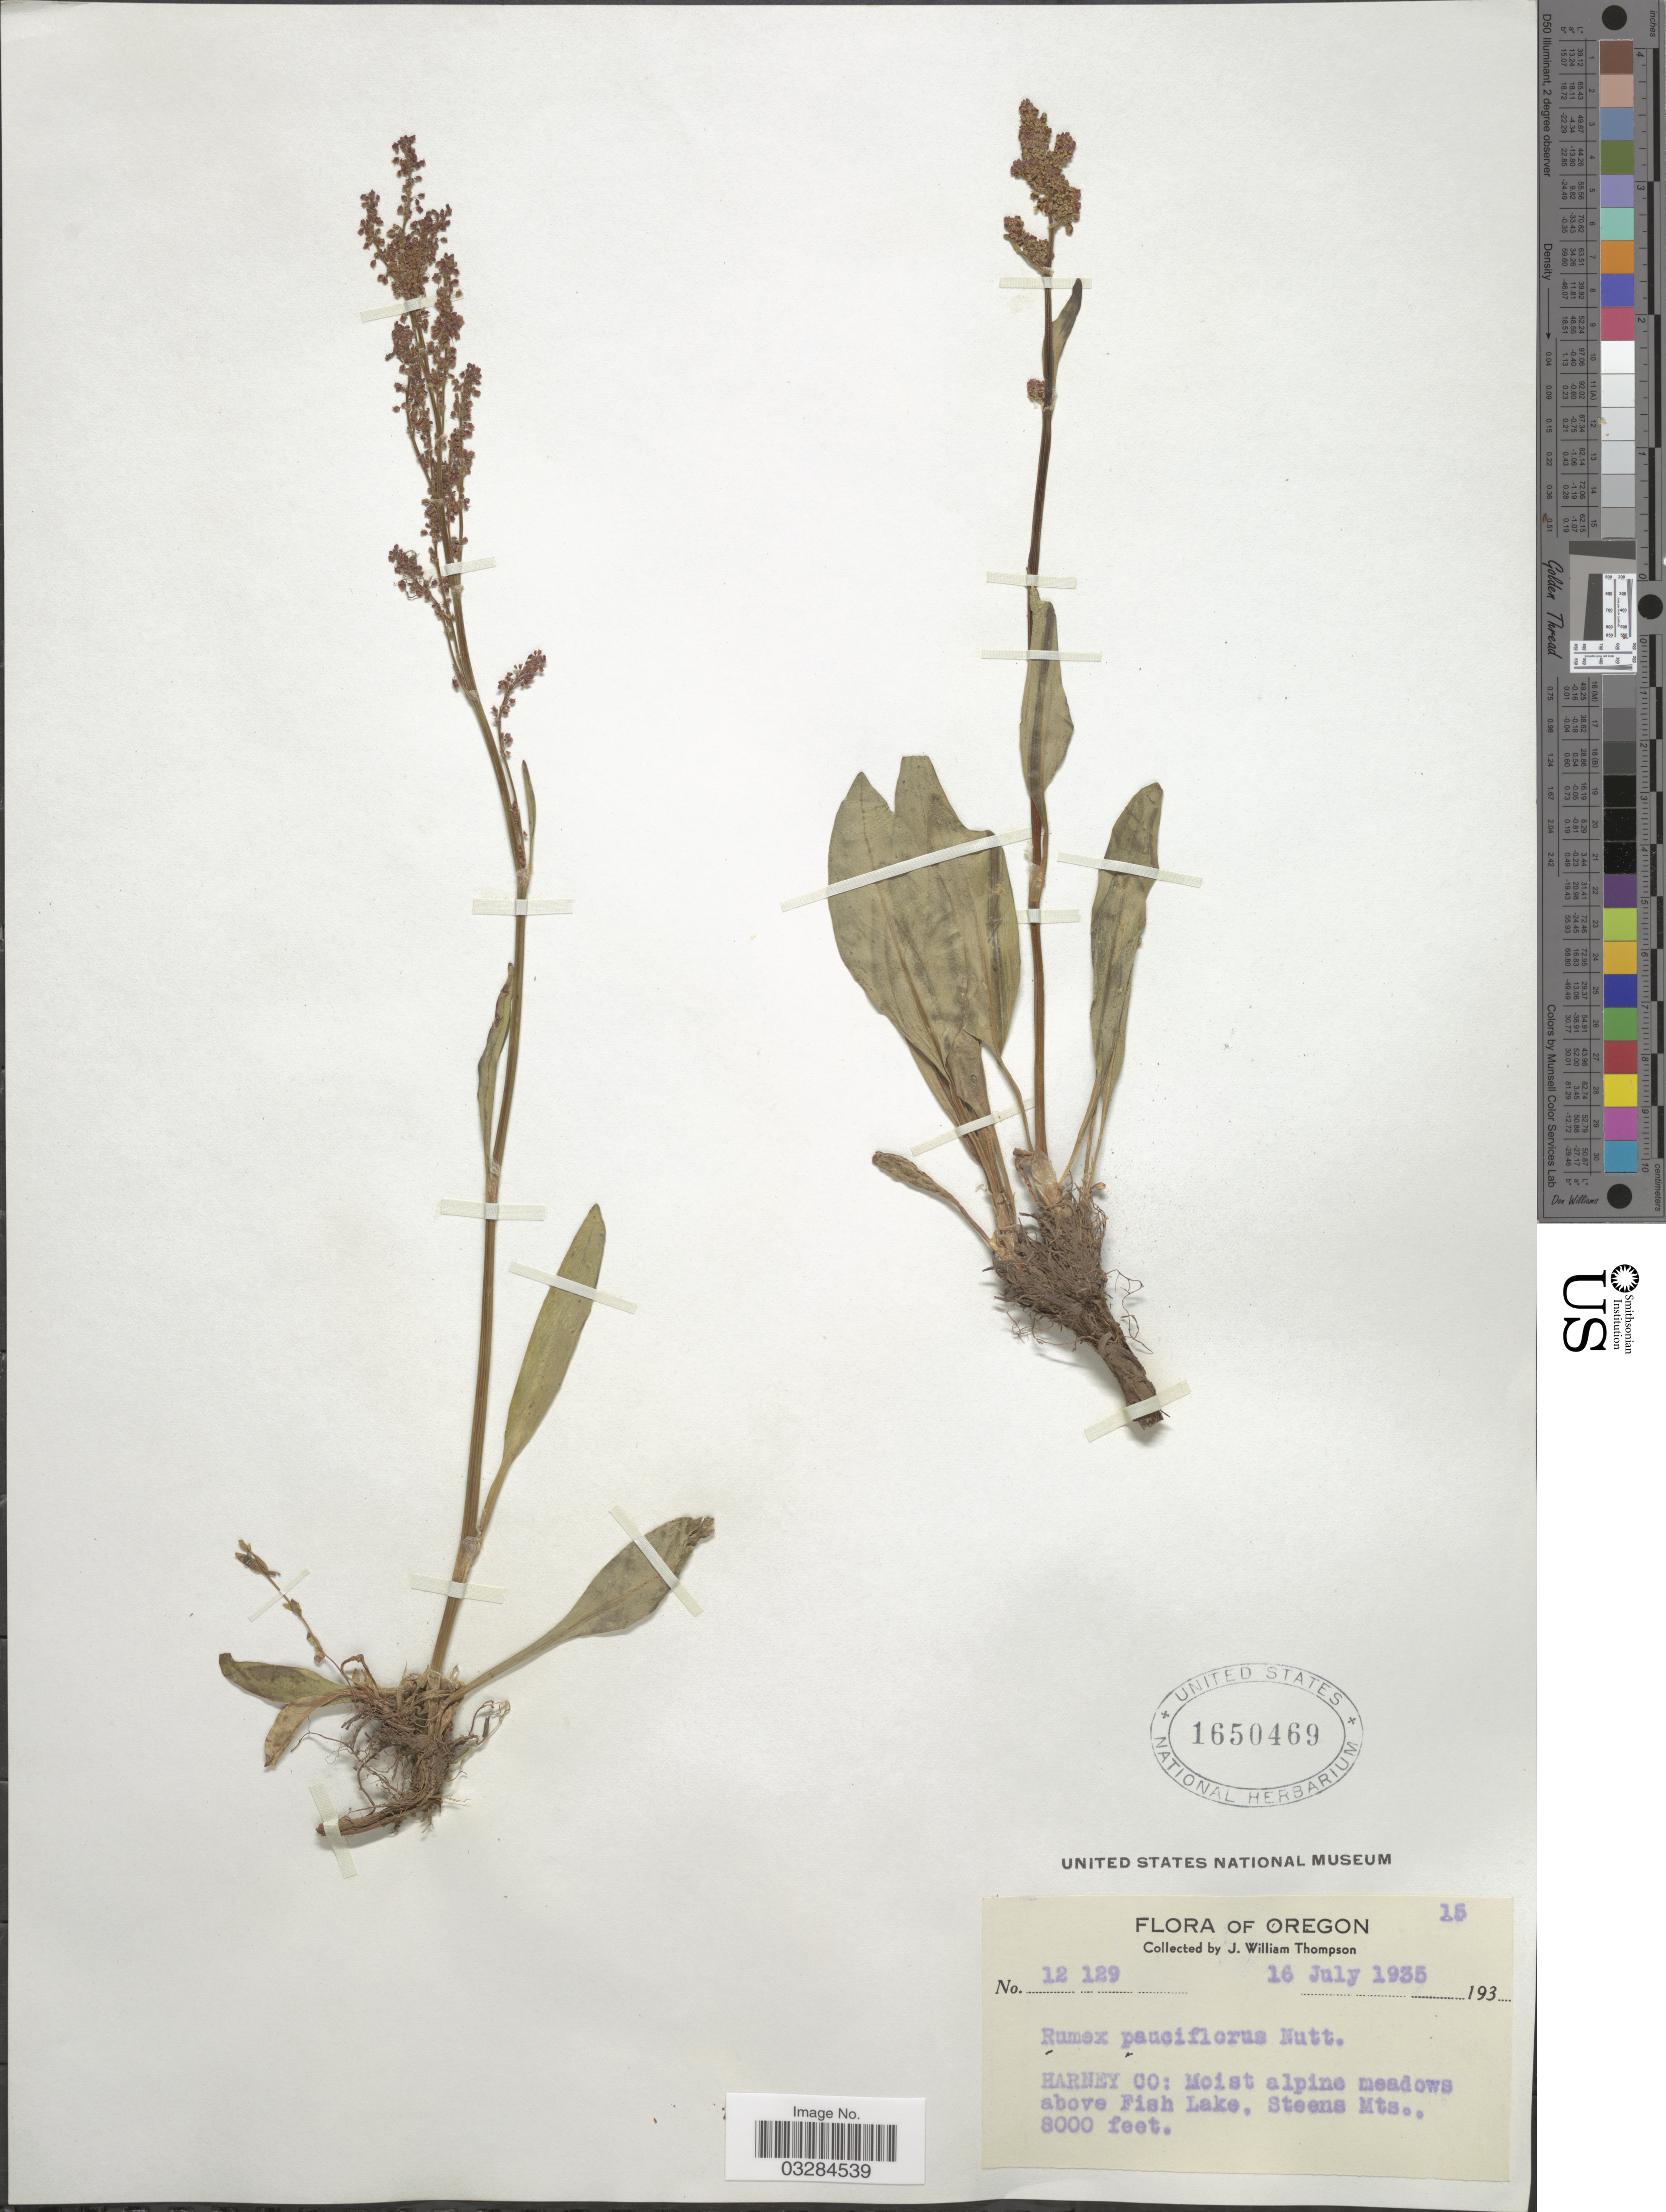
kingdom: Plantae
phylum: Tracheophyta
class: Magnoliopsida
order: Caryophyllales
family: Polygonaceae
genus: Rumex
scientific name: Rumex paucifolius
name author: Nutt.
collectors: J. W. Thompson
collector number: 12129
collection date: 1935-07-16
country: United States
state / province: Oregon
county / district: Harney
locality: Harney Co: Moist alpine meadows above Fish Lake, Steens Mts.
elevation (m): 2438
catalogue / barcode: US 1650469